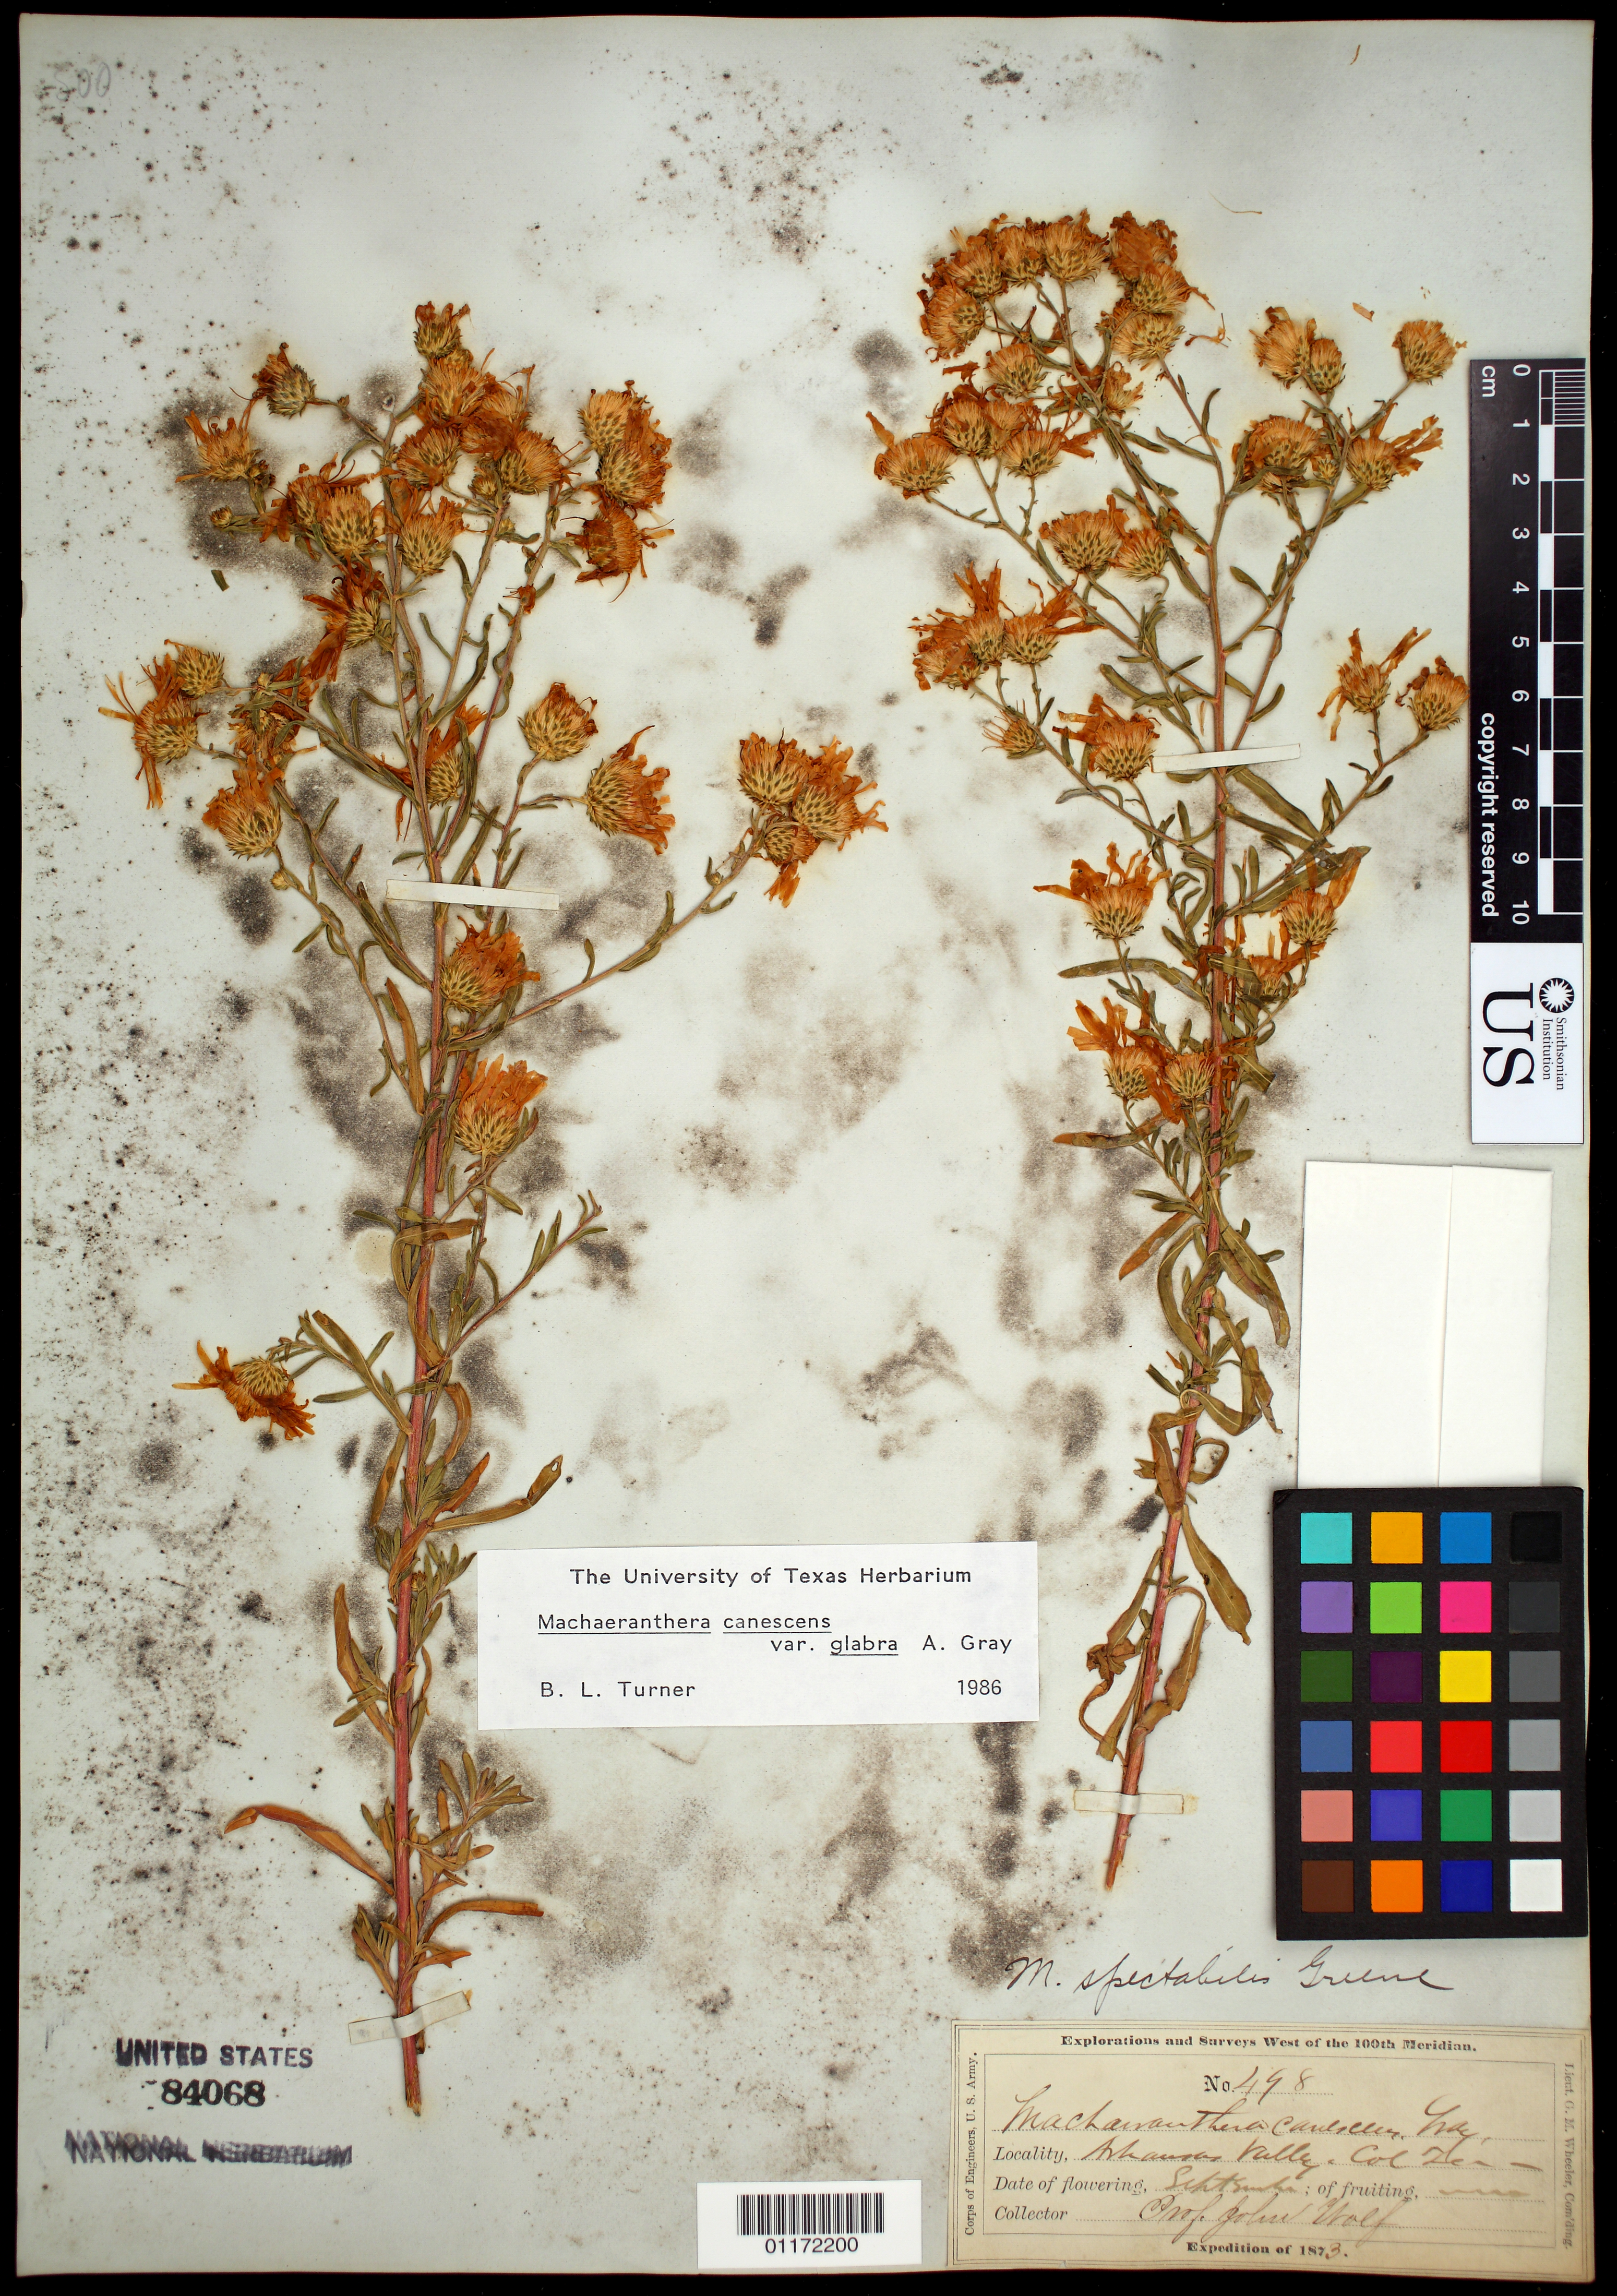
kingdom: Plantae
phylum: Tracheophyta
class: Magnoliopsida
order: Asterales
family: Asteraceae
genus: Machaeranthera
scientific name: Machaeranthera canescens var. glabra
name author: A. Gray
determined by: Turner, B. L.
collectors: J. Wolf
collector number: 498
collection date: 1873-09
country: United States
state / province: Colorado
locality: Arkansas Valley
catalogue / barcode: US 84068